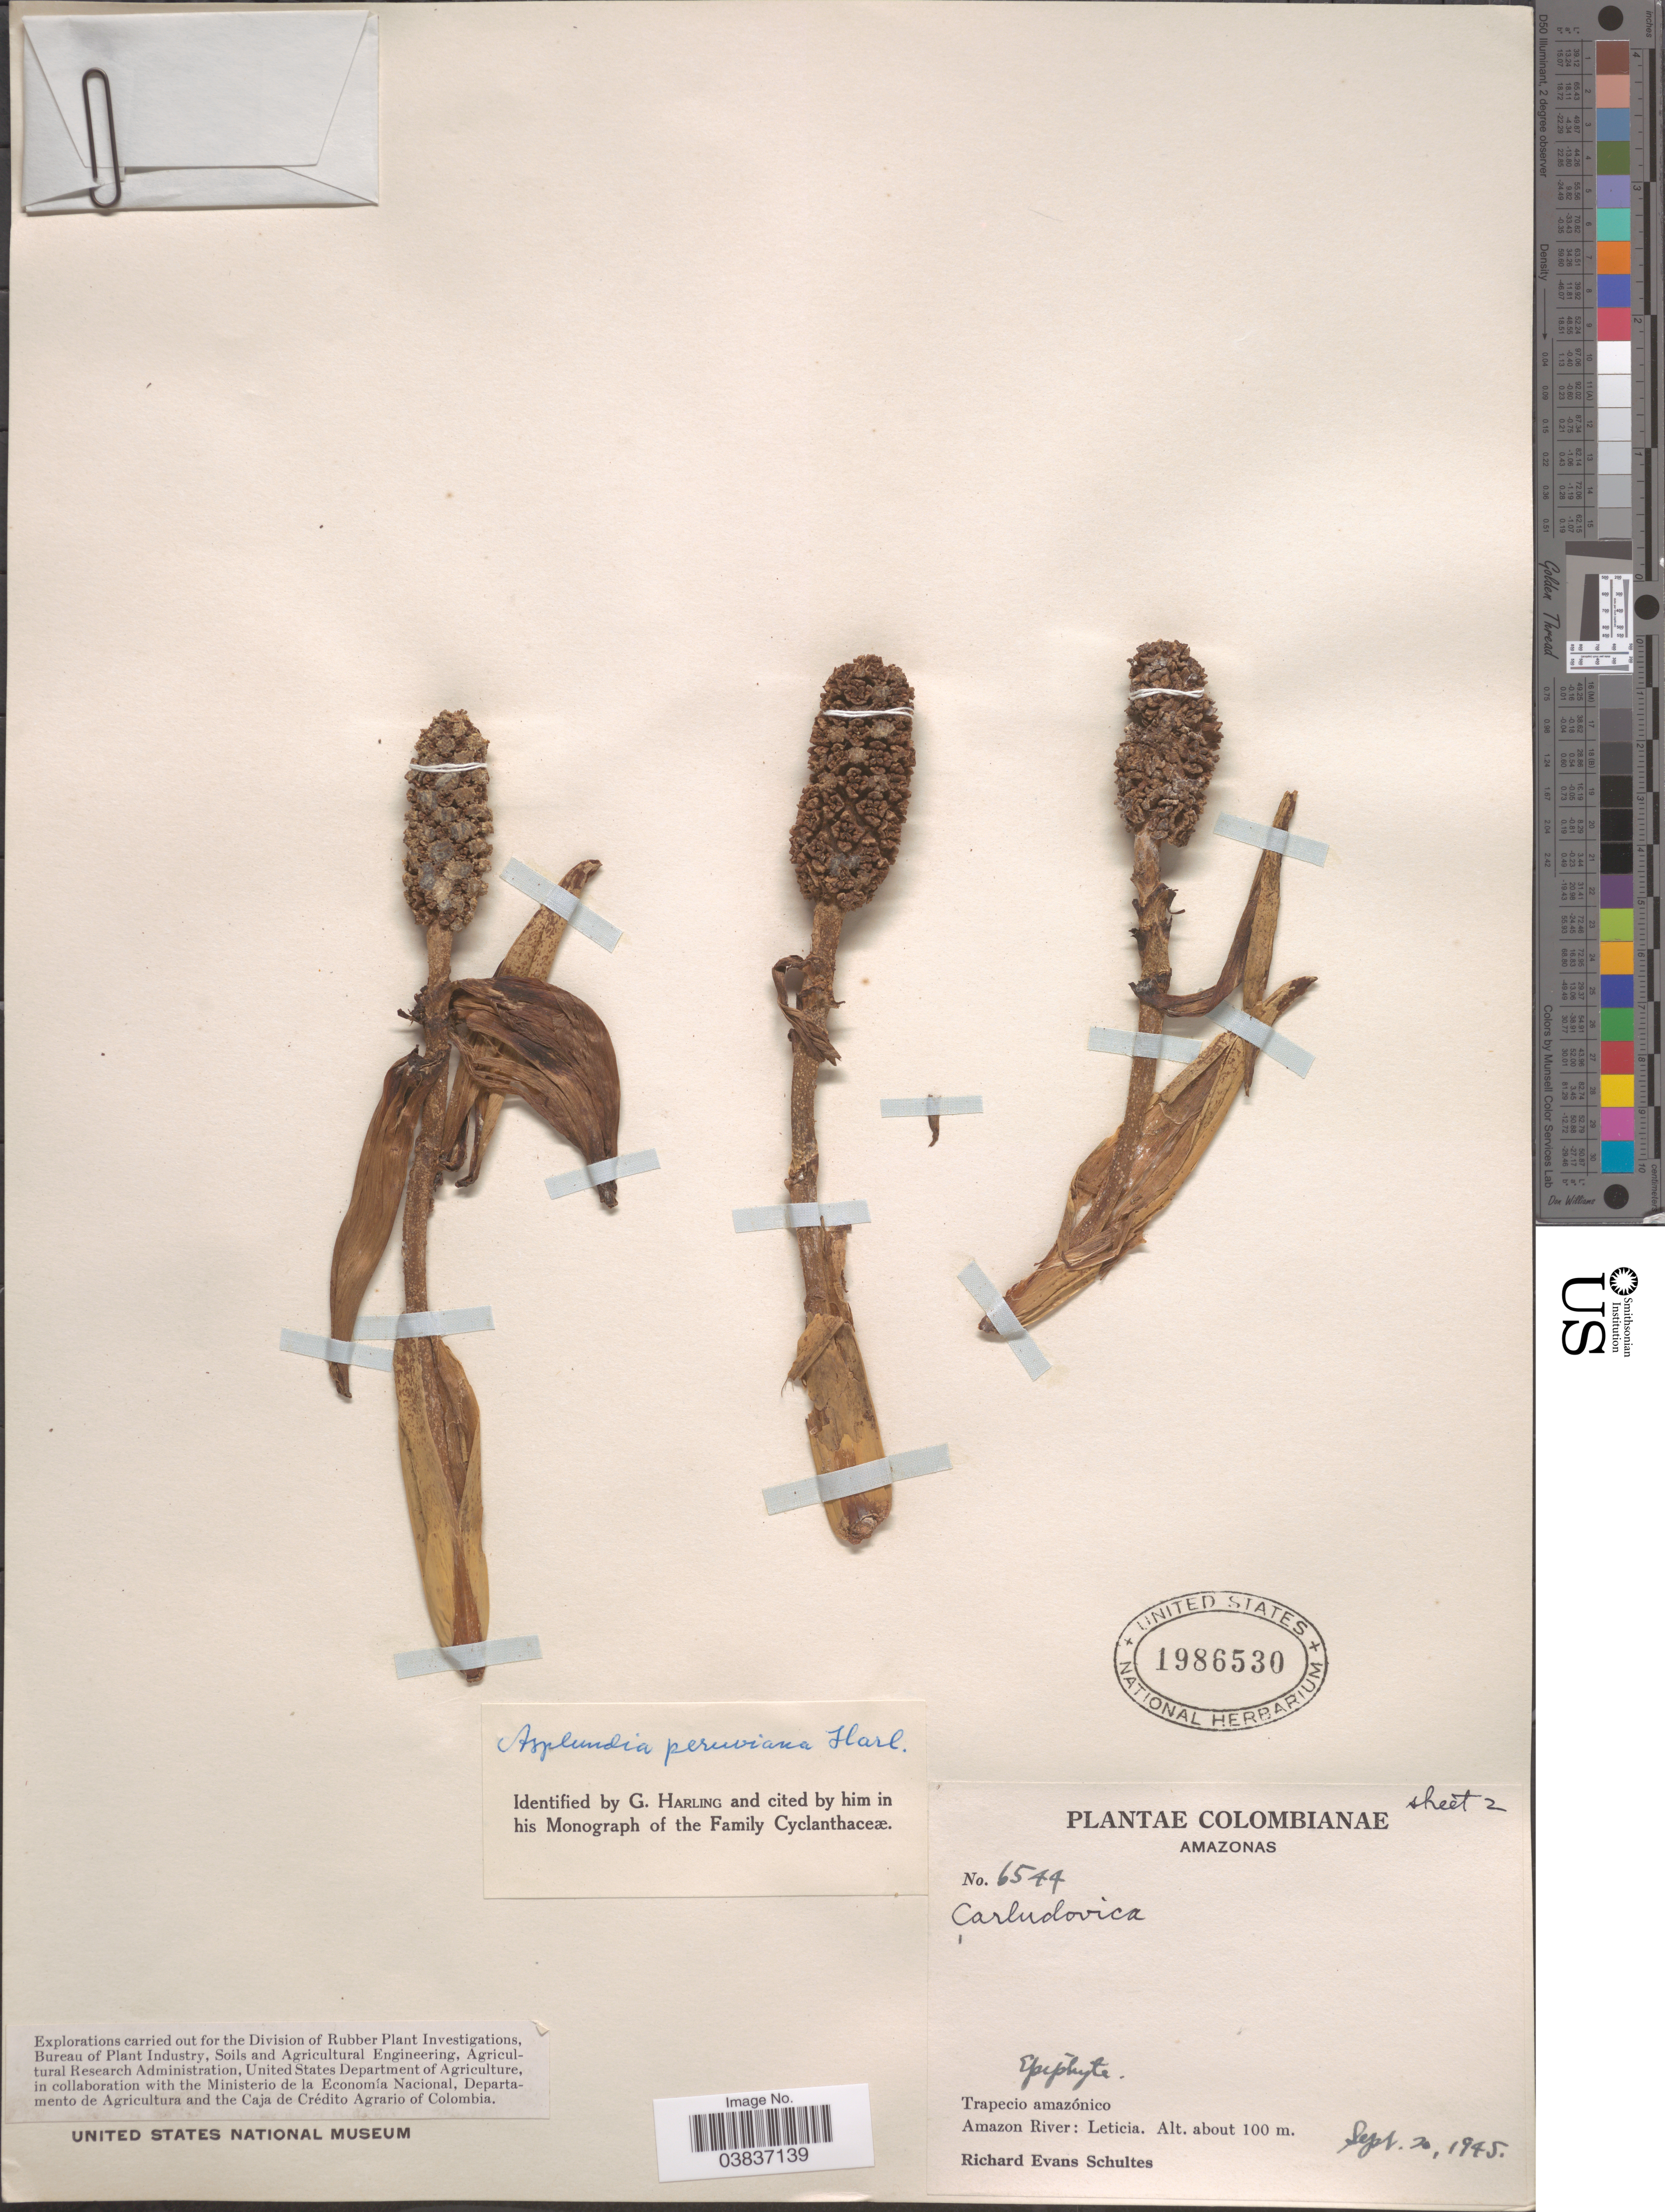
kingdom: Plantae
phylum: Tracheophyta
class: Liliopsida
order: Pandanales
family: Cyclanthaceae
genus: Asplundia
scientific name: Asplundia peruviana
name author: Harling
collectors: R. E. Schultes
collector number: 6544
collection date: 1945-09-20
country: Colombia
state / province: Amazônas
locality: Trapecio amazónico. Amazon River: Leticia.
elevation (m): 100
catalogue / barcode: US 1986530